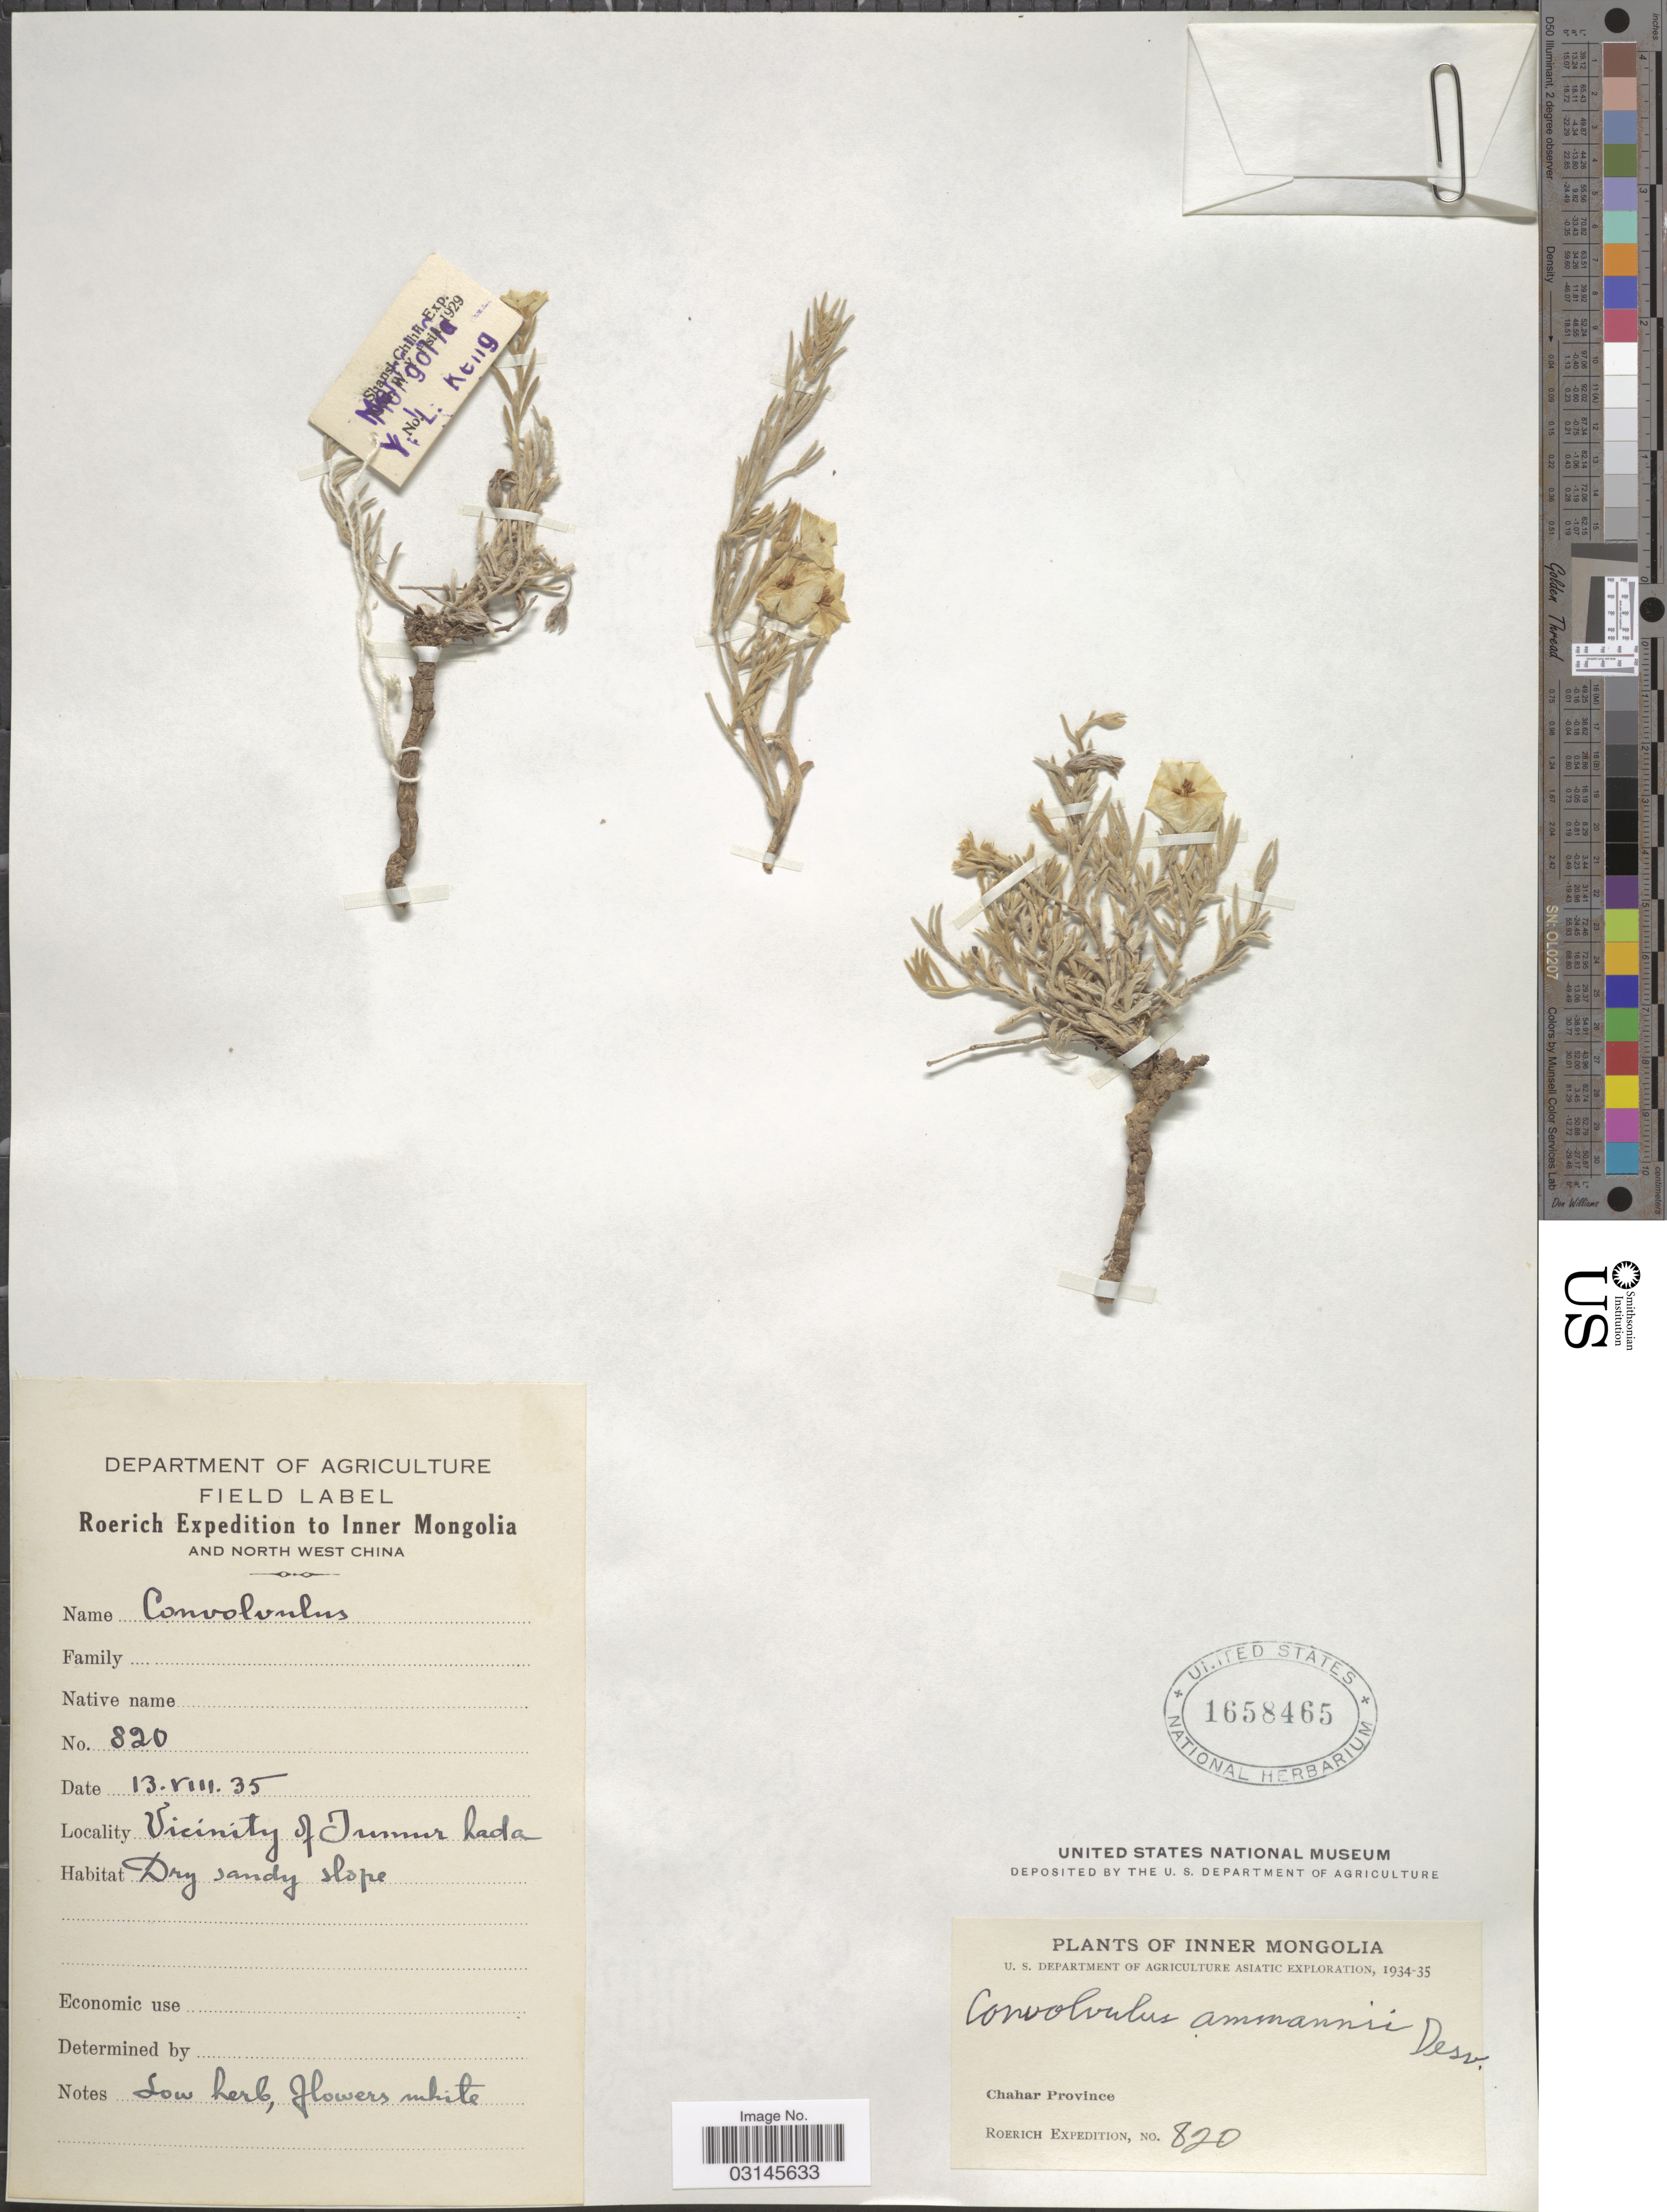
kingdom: Plantae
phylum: Tracheophyta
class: Magnoliopsida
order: Solanales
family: Convolvulaceae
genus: Convolvulus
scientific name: Convolvulus ammanii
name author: Desr.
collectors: -. Roerich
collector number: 820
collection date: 1935-08-13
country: China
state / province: Nei Monggol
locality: Inner Mongolia. Chahar Province. North West China. Vicinity of Tumur [interpreted] hada.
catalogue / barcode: US 1658465